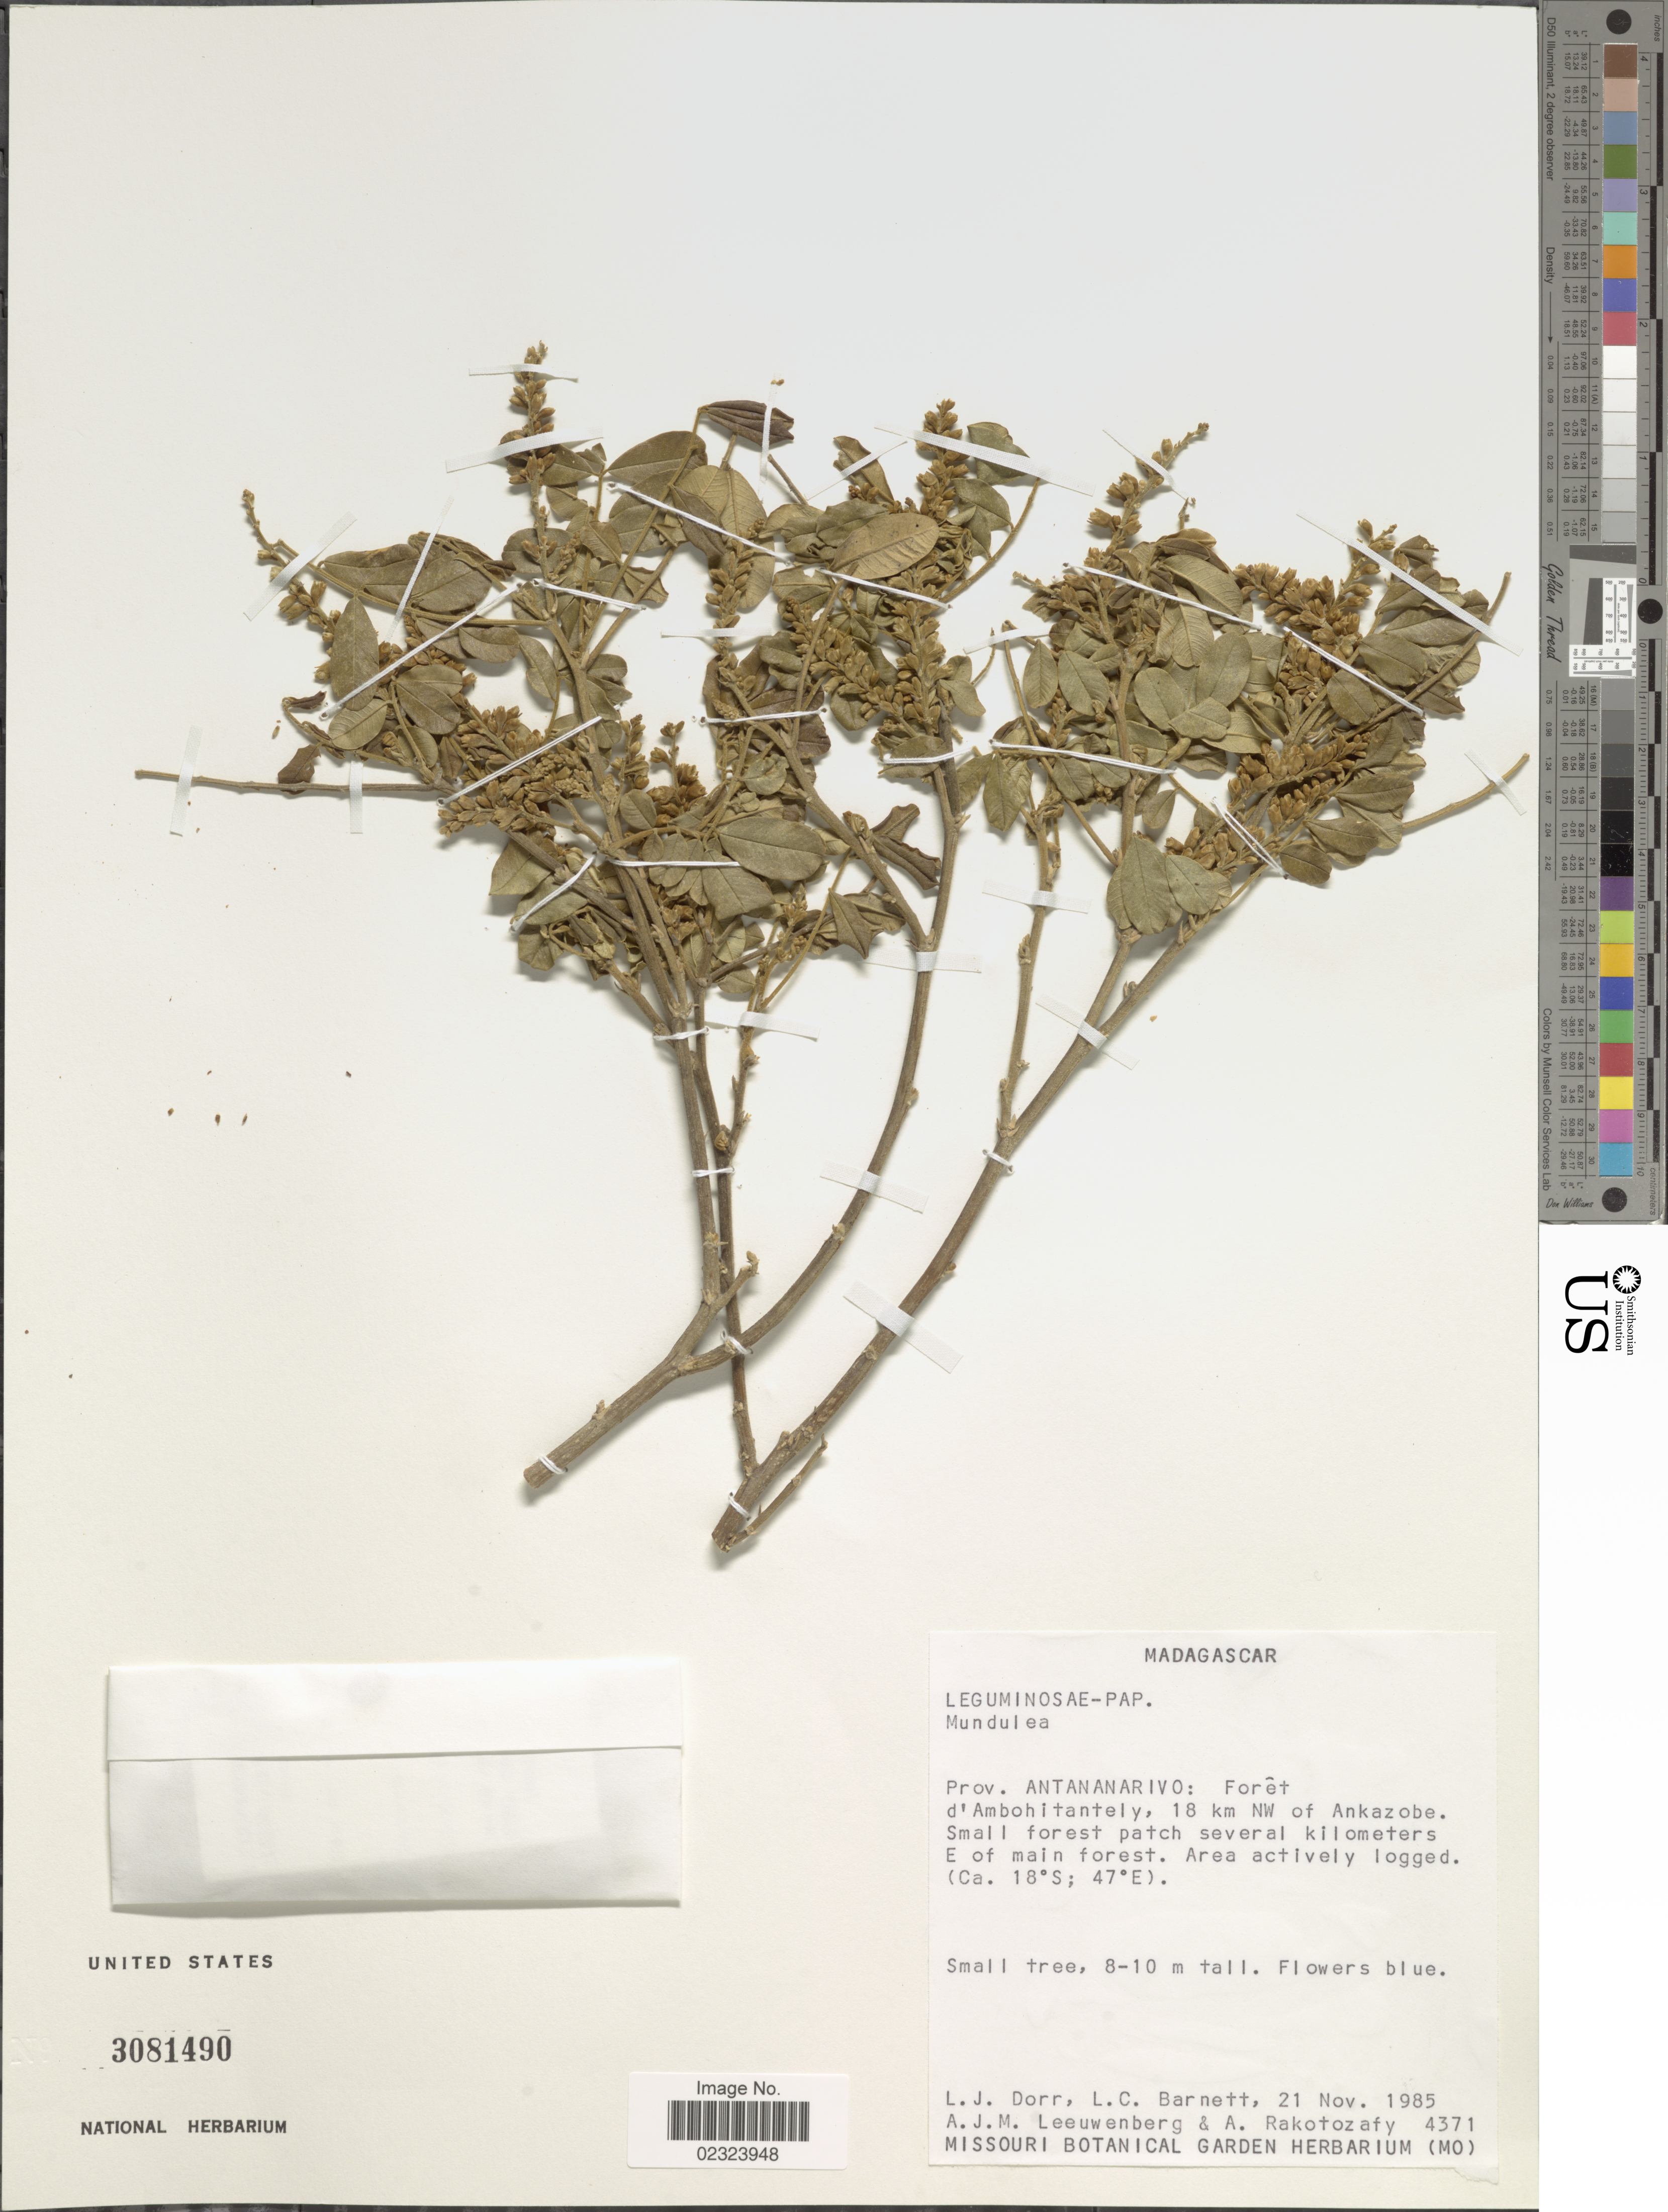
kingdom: Plantae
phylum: Tracheophyta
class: Magnoliopsida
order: Fabales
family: Fabaceae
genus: Mundulea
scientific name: Mundulea sp.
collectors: L. J. Dorr, L. C. Barnett, A. J. M. Leeuwenberg & A. Rakotozafy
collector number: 4371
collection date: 1985-11-21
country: Madagascar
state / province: Analamanga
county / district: Ankazobe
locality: Forêt d'Ambohitantely, 18 km NW of Ankazobe. several kilometers east of main forest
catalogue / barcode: US 3081490